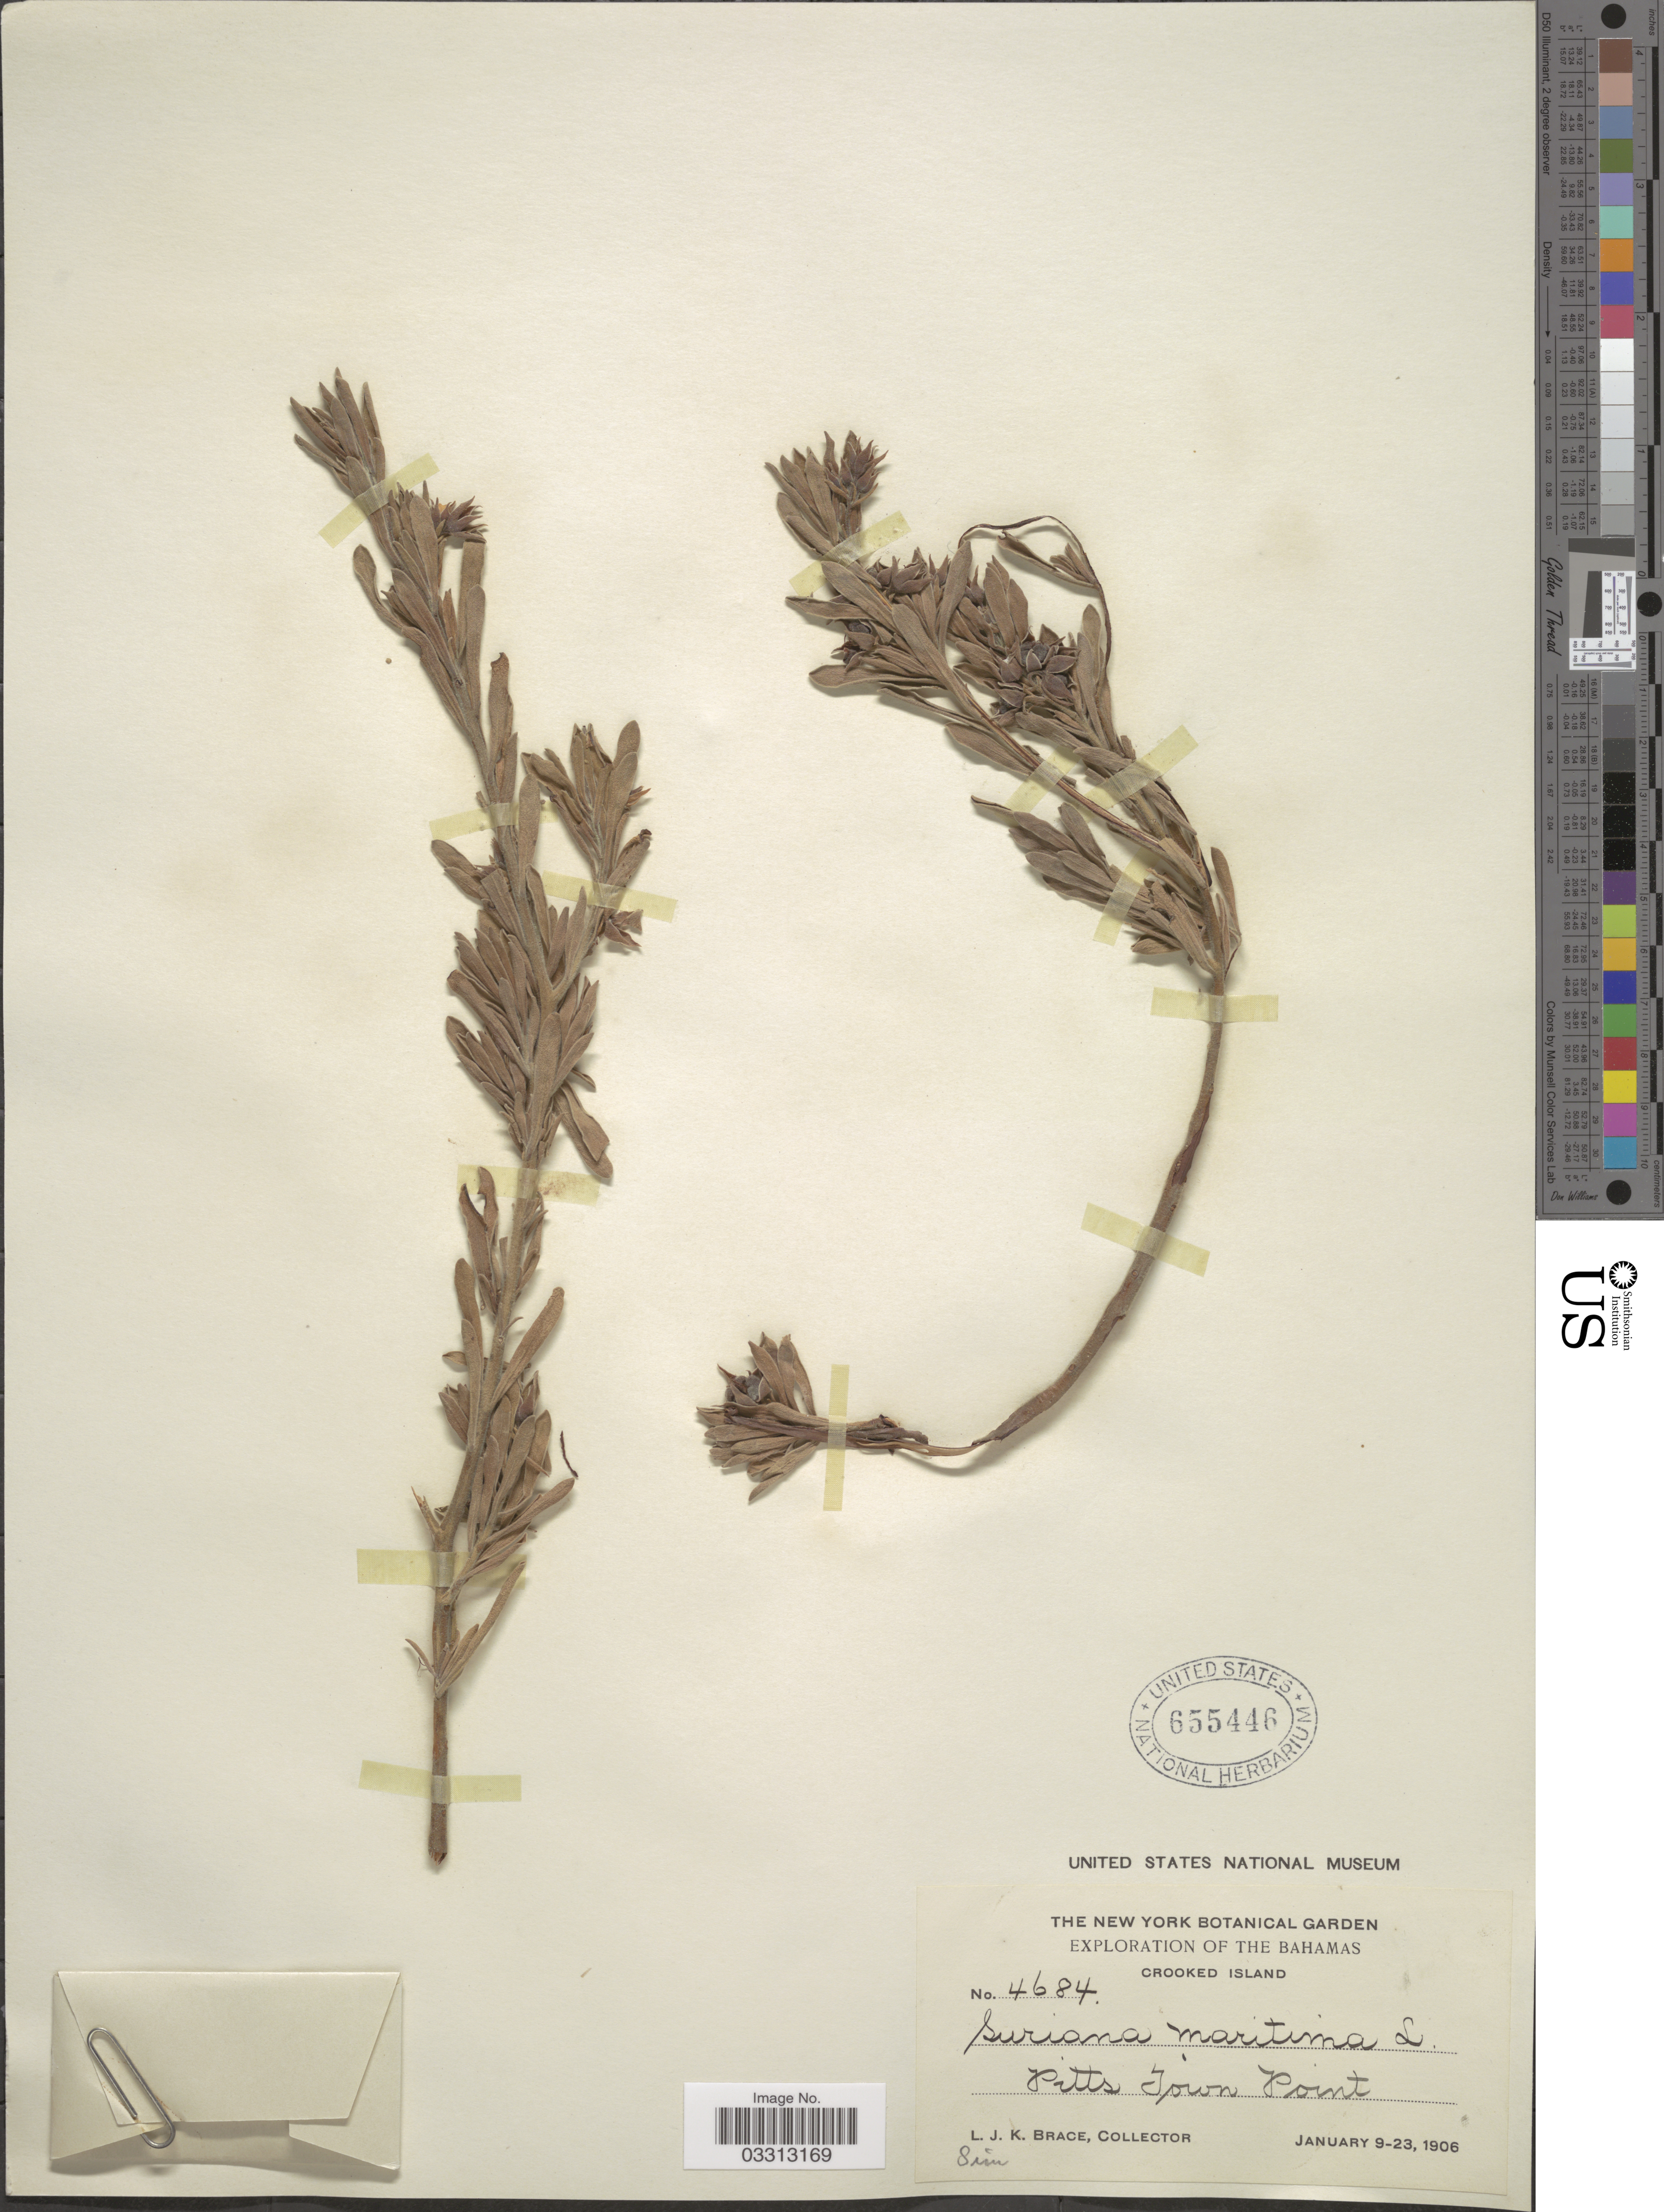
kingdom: Plantae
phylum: Tracheophyta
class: Magnoliopsida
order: Fabales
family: Surianaceae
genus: Suriana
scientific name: Suriana maritima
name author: L.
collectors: L. J. K. Brace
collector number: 4684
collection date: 1906-01-09/1906-01-23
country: Bahamas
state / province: Acklins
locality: Crooked Island. Pitts Town Point.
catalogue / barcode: US 655446